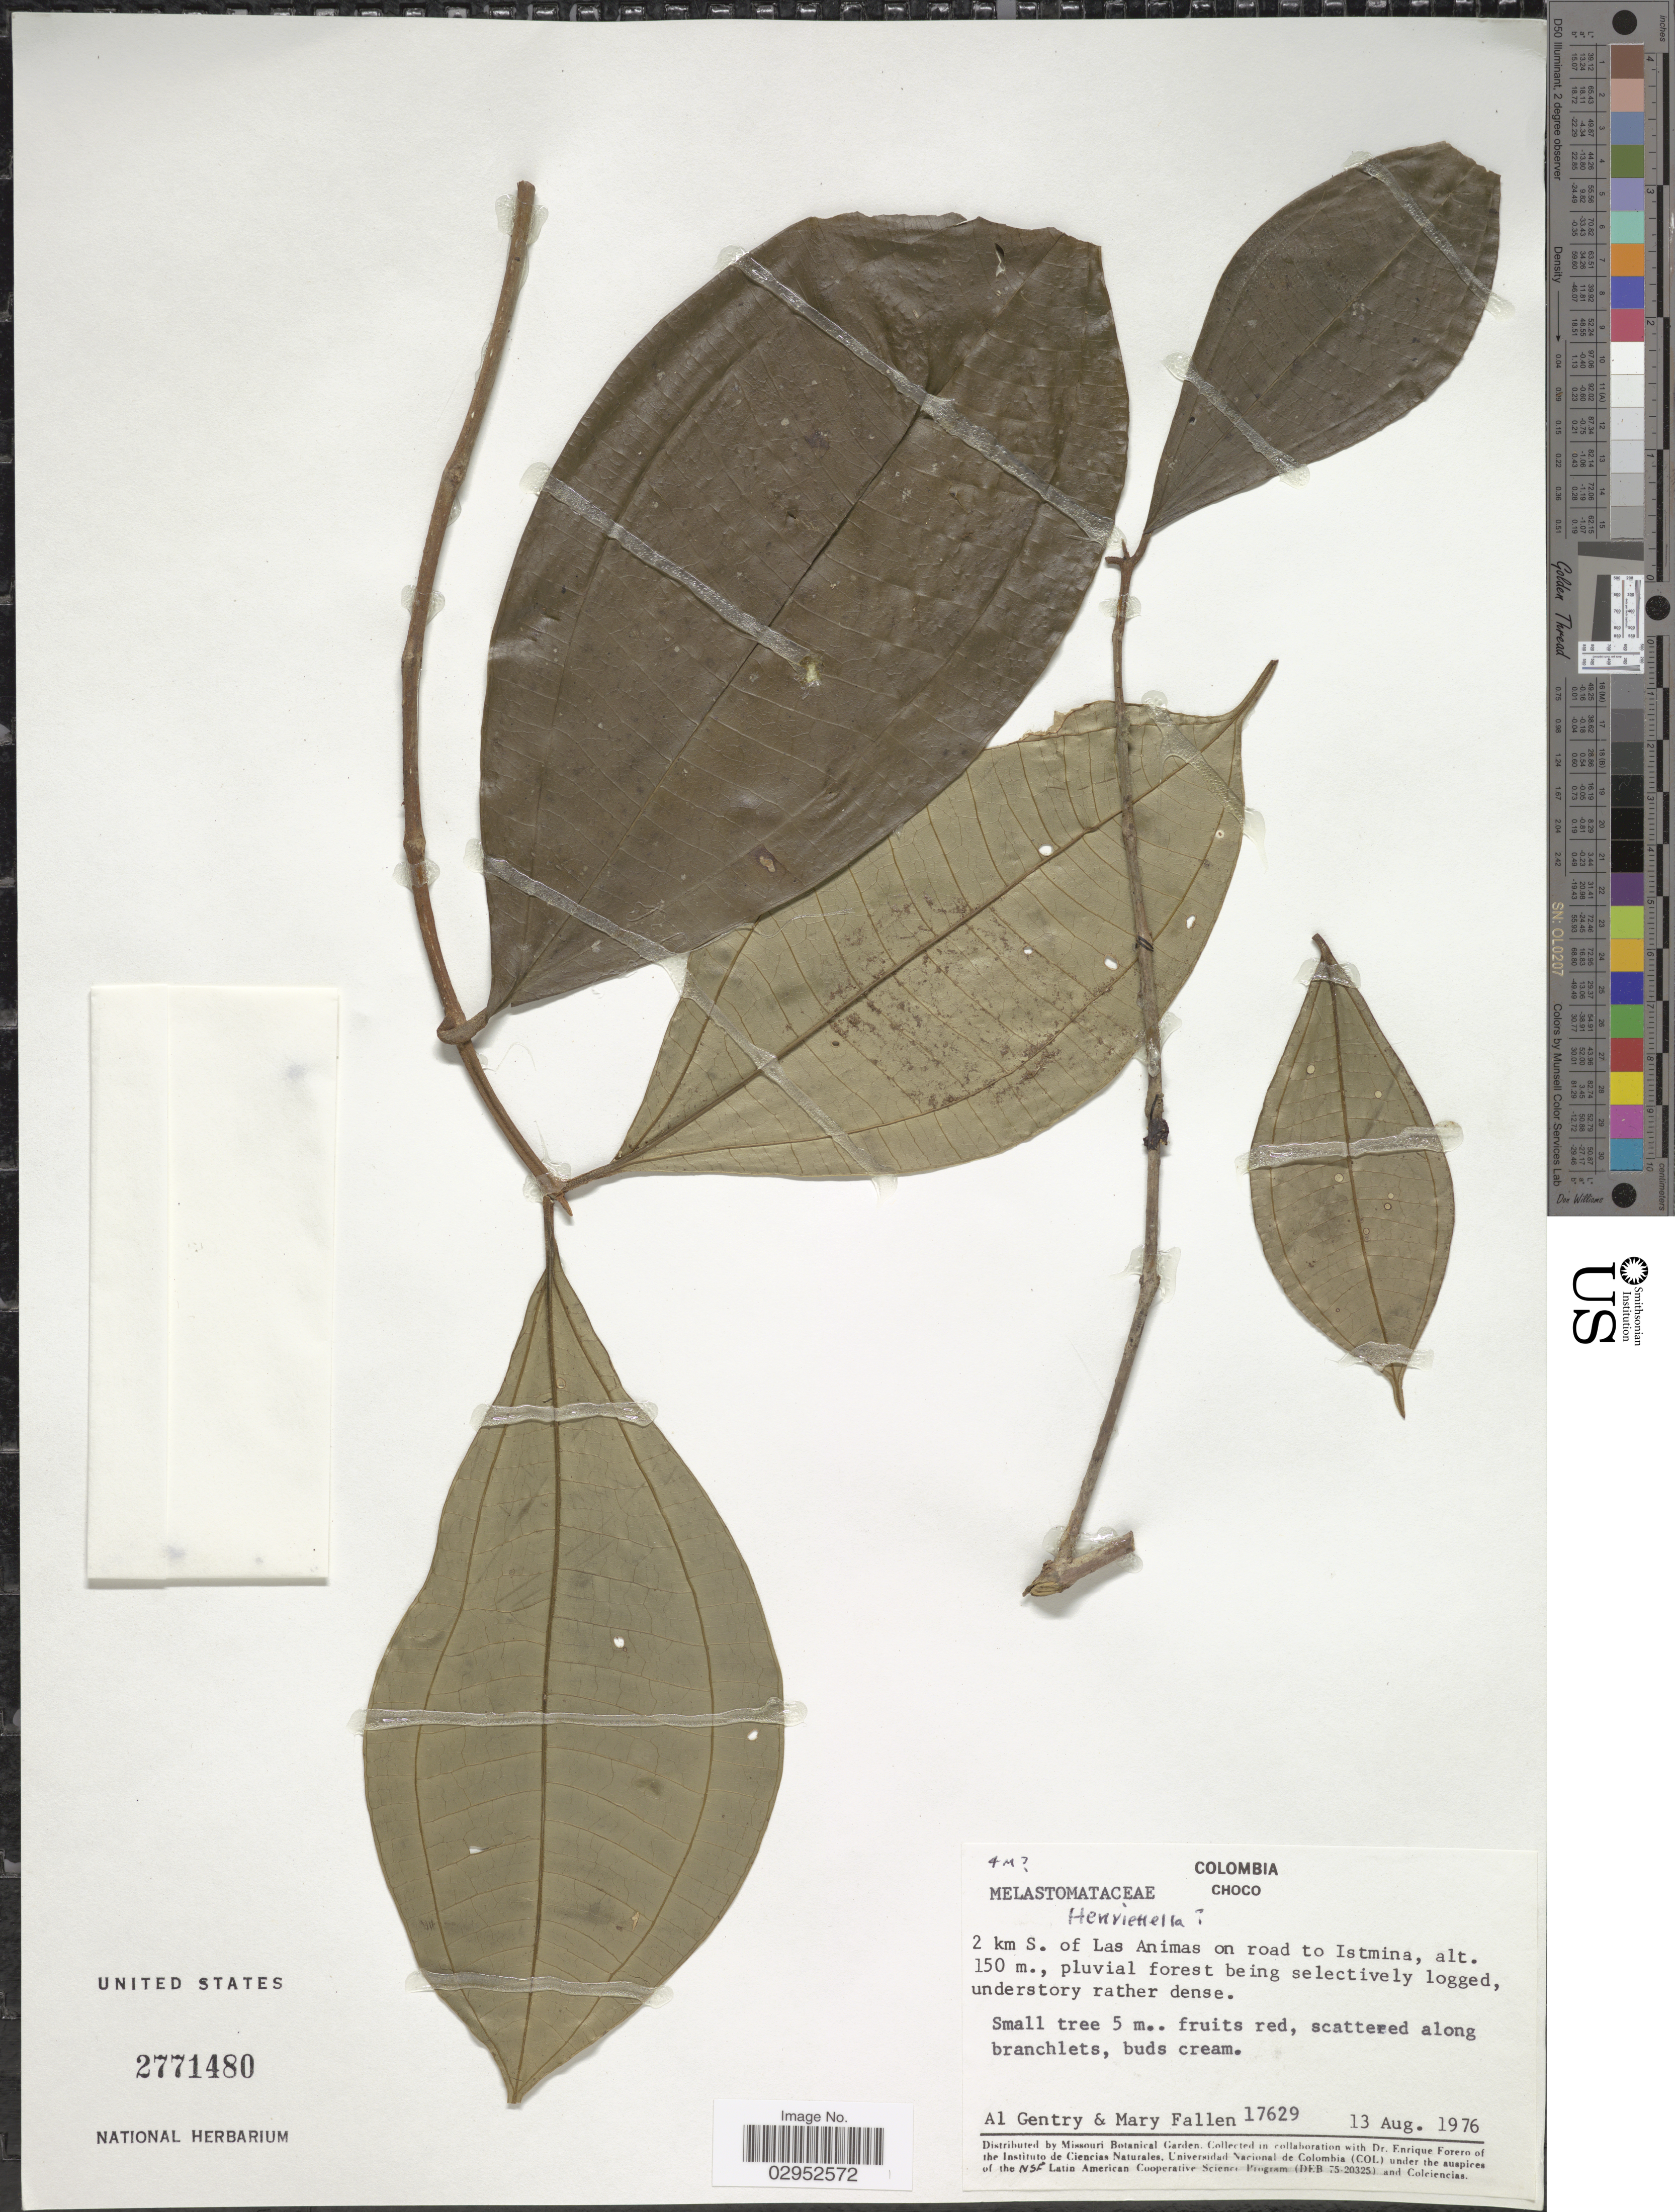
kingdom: Plantae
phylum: Tracheophyta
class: Magnoliopsida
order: Myrtales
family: Melastomataceae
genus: Henriettea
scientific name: Henriettea sp.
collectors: A. H. Gentry & M. Fallen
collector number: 17629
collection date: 1976-08-13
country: Colombia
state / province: Chocó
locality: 2 km S. of Las Animas on road to Istmina.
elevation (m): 150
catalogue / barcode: US 2771480